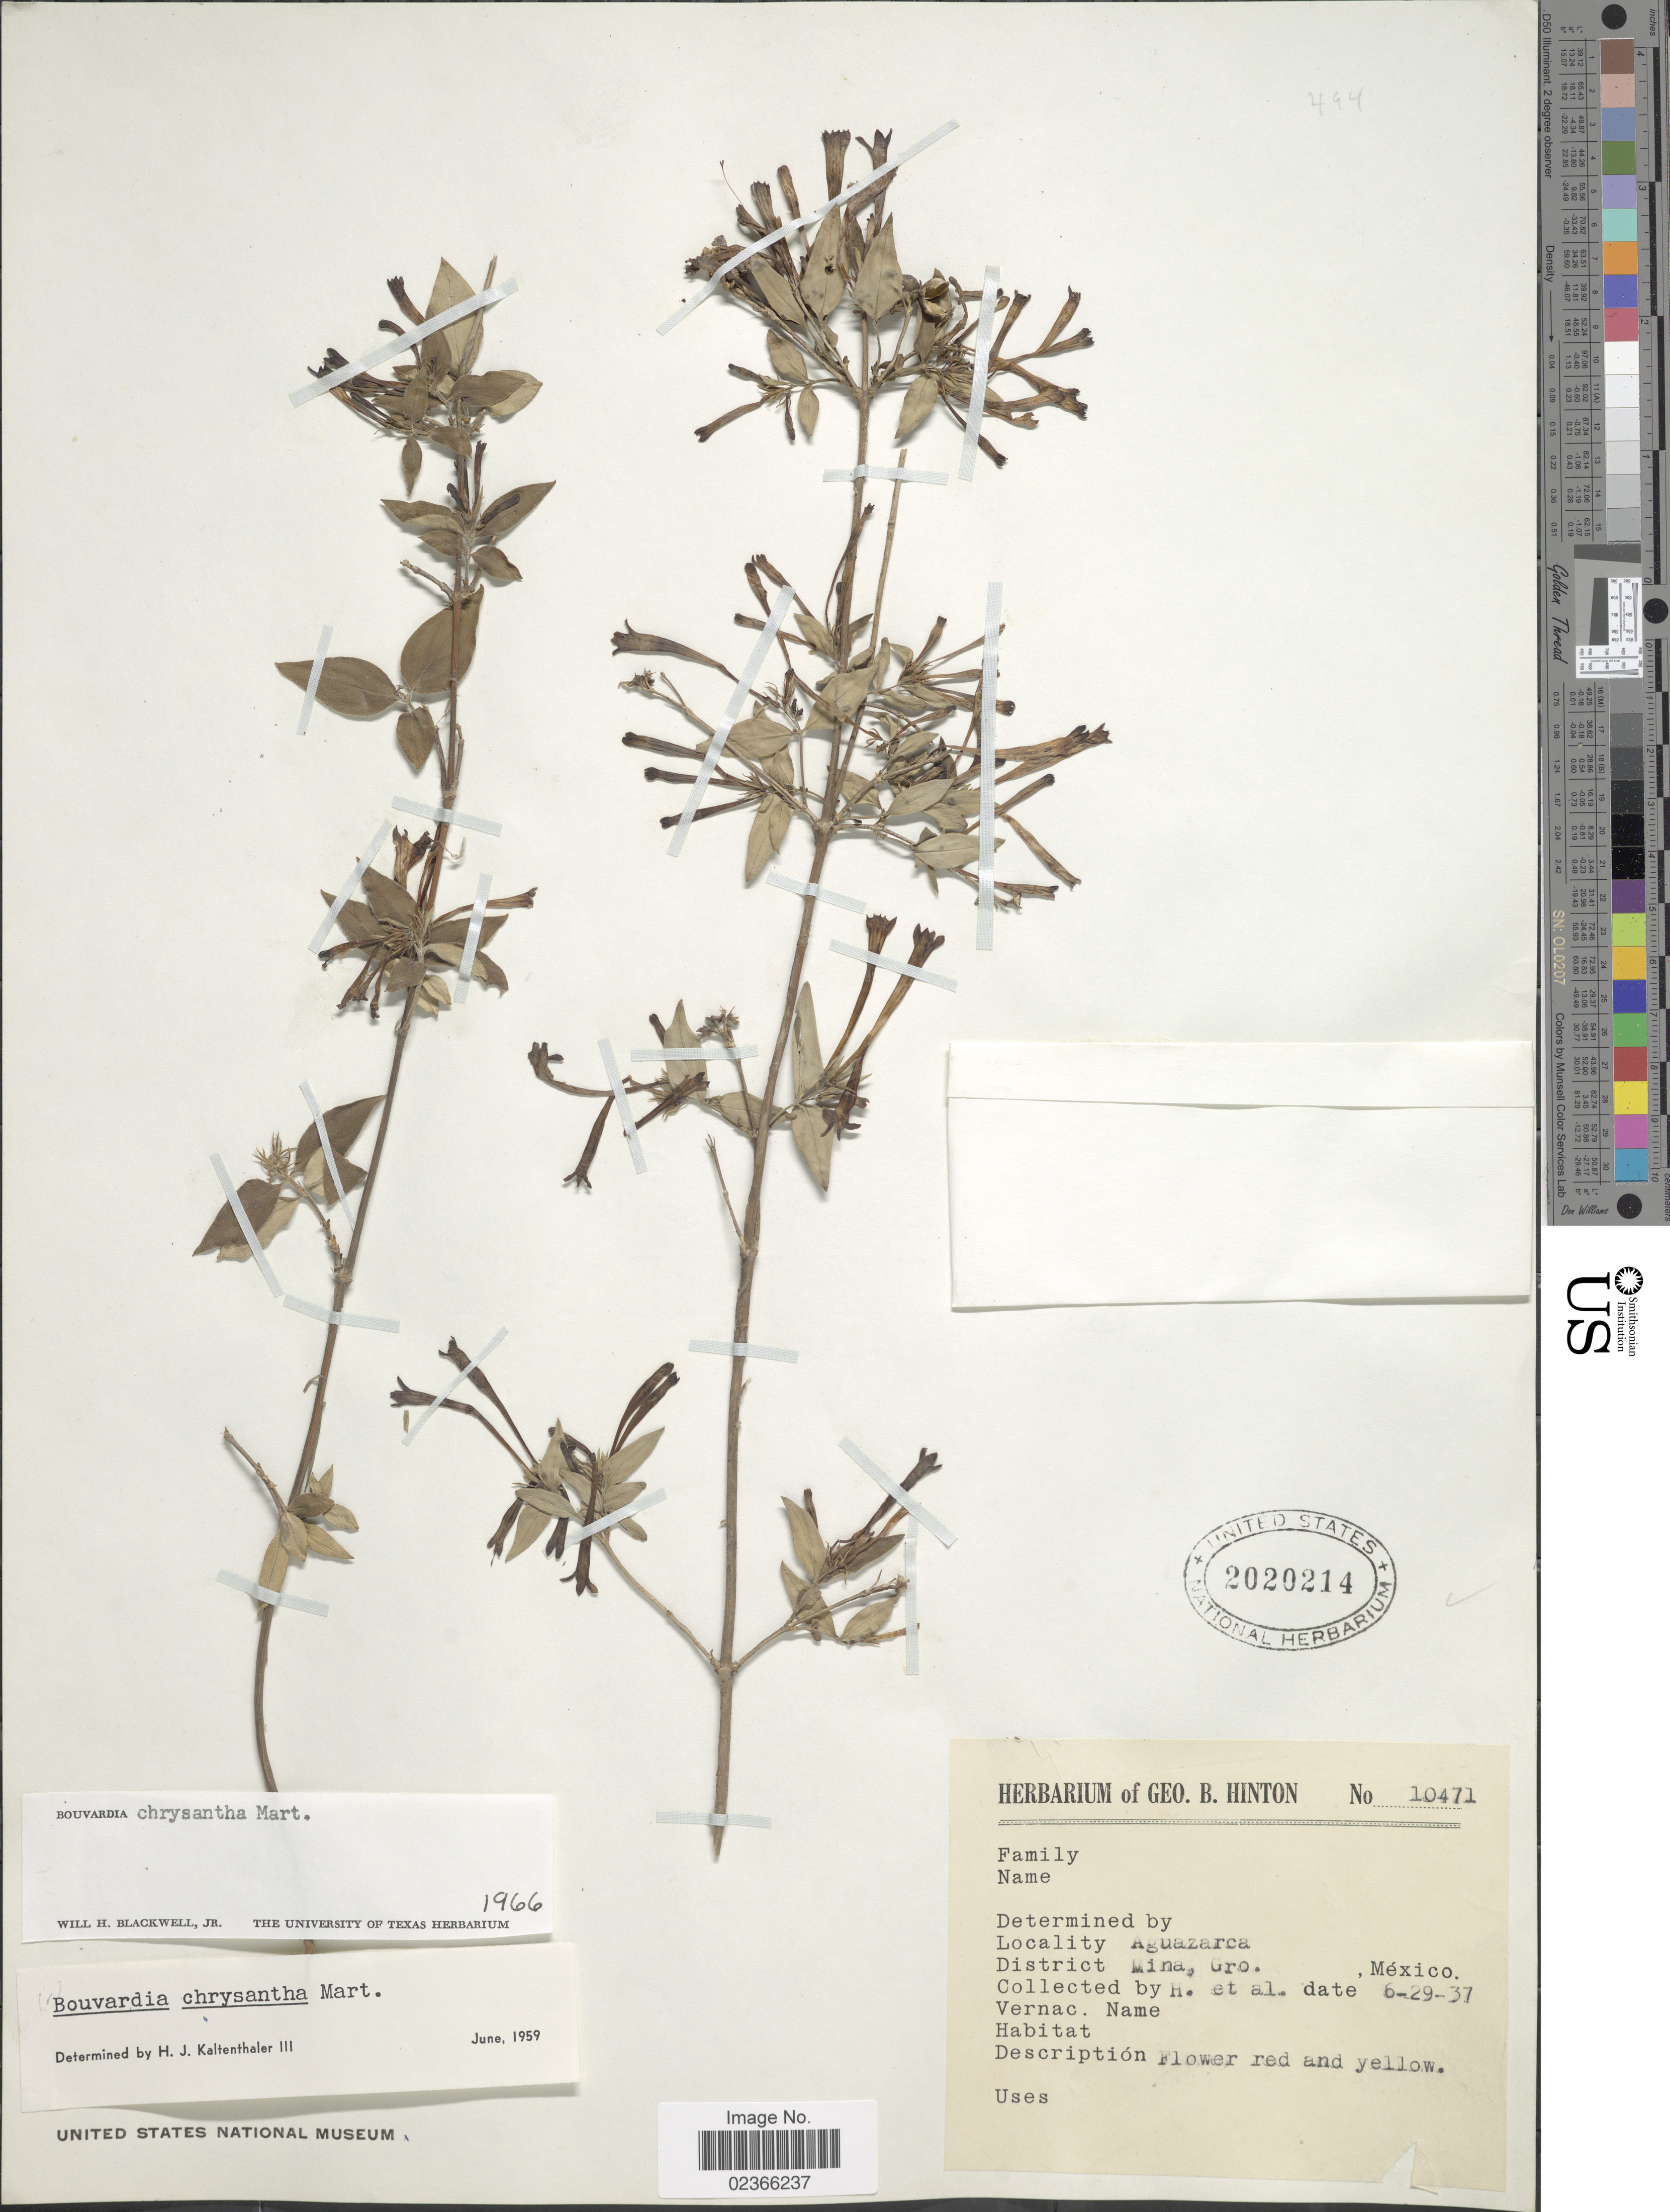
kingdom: Plantae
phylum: Tracheophyta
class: Magnoliopsida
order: Gentianales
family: Rubiaceae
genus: Bouvardia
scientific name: Bouvardia chrysantha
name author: Mart.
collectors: G. B. Hinton & et al.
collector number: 10471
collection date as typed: Transcribed d/m/y: 29/6/37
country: Mexico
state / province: Guerrero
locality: Aguazarca, Mina, Gro.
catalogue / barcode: US 2020214